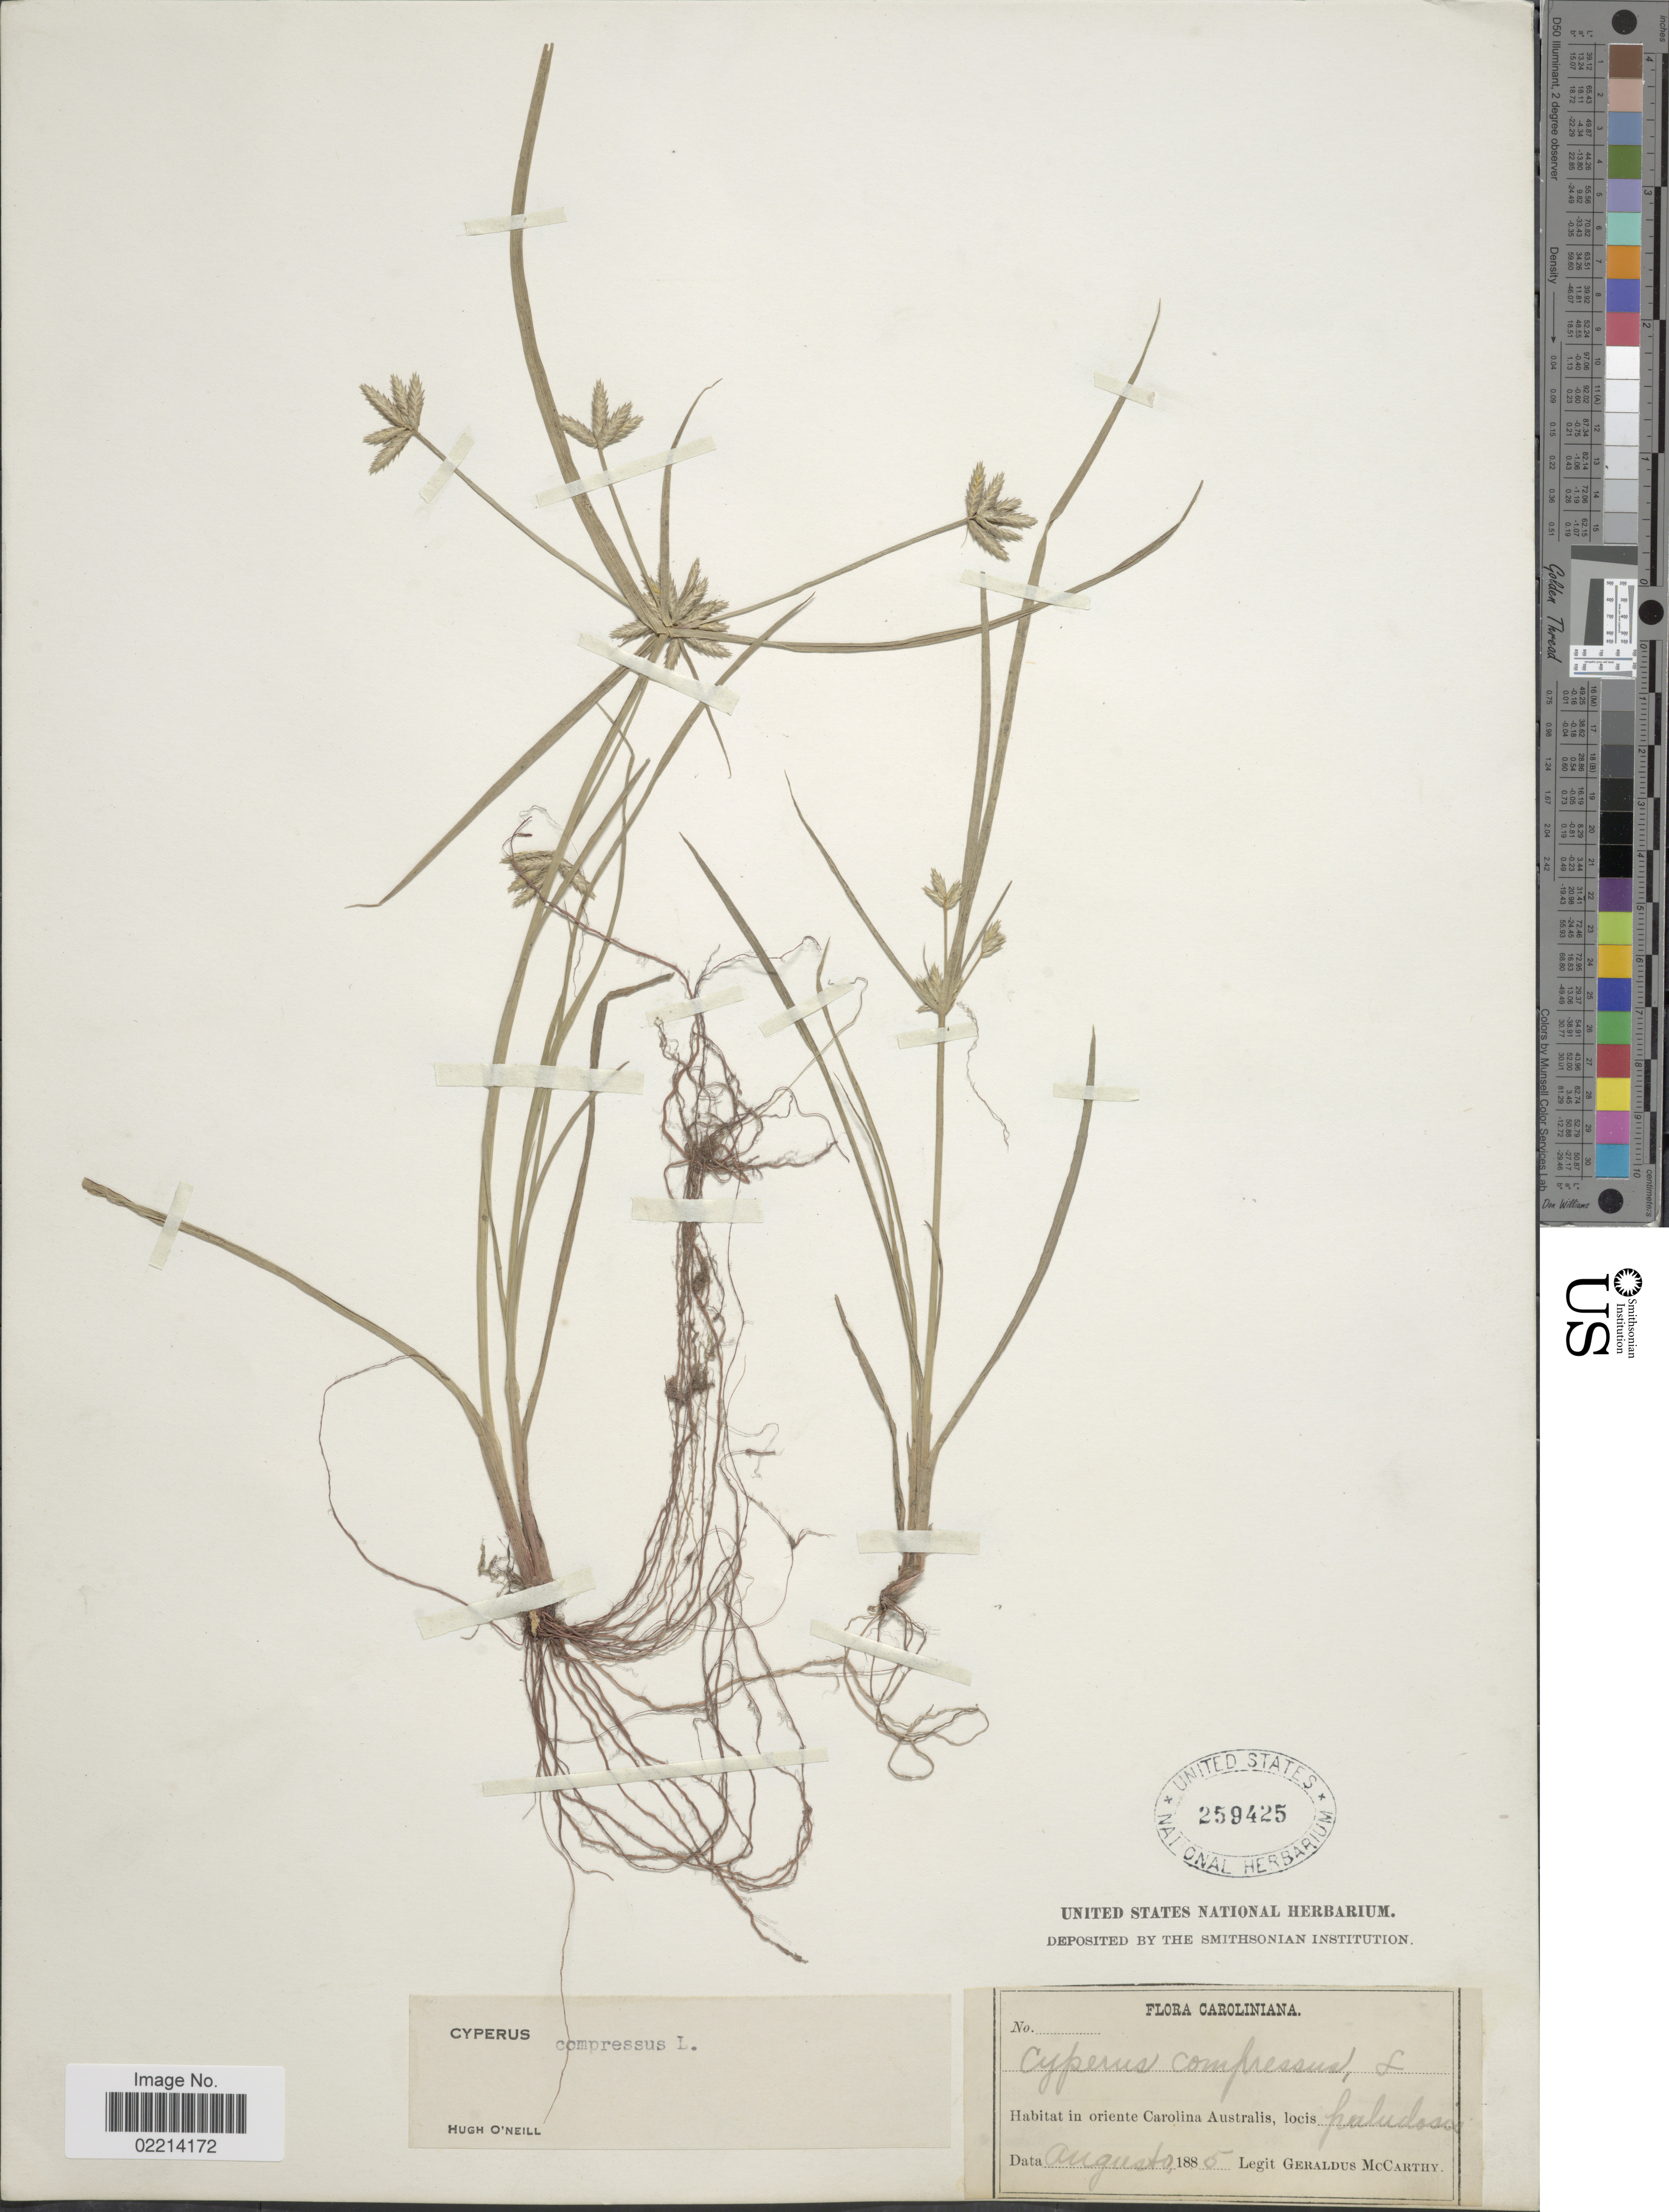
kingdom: Plantae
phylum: Tracheophyta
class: Liliopsida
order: Poales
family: Cyperaceae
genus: Cyperus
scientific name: Cyperus compressus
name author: L.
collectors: M. McCarthy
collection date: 1885-08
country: United States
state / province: South Carolina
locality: In oriente Carolina Australis, locis paludosis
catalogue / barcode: US 259425